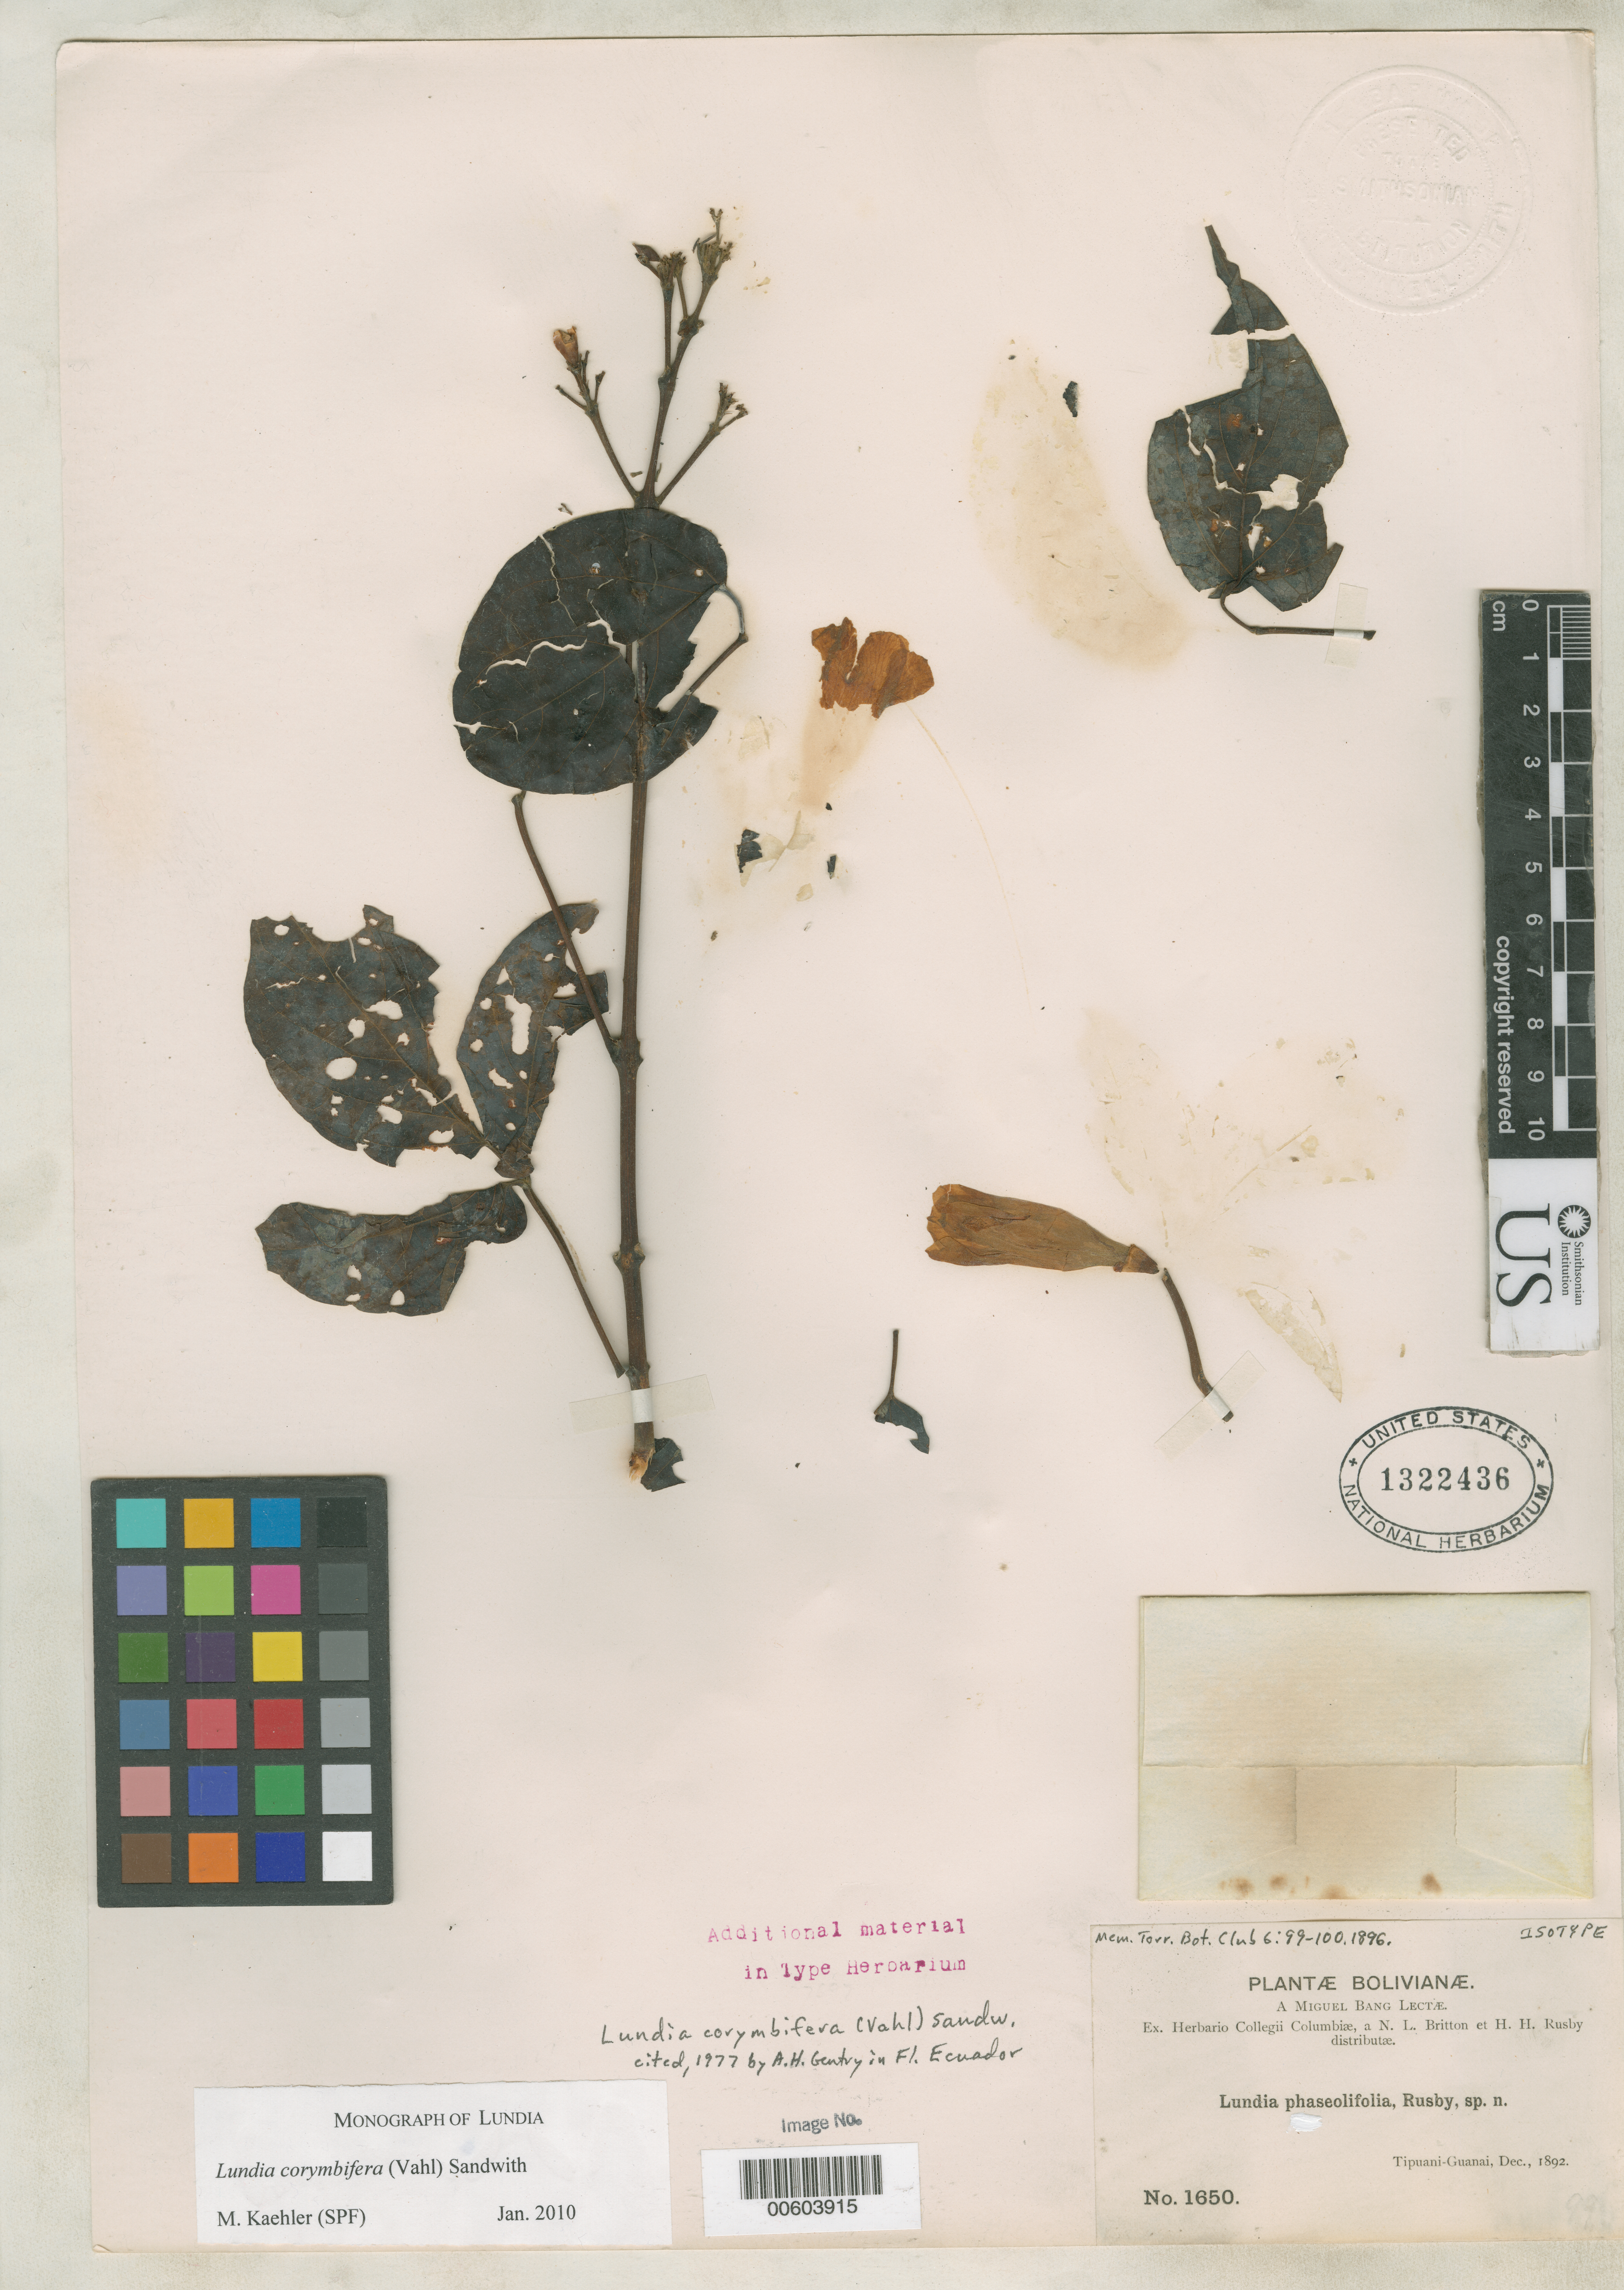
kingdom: Plantae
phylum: Tracheophyta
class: Magnoliopsida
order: Lamiales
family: Bignoniaceae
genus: Lundia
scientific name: Lundia phaseolifolia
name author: Rusby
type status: Syntype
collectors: M. Bang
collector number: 1650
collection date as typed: Dec 1892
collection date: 1892-12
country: Bolivia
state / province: La Paz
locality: Tipuani-Guanai.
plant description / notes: Specimen ex John Donnell Smith herbarium.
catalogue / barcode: US 1322436